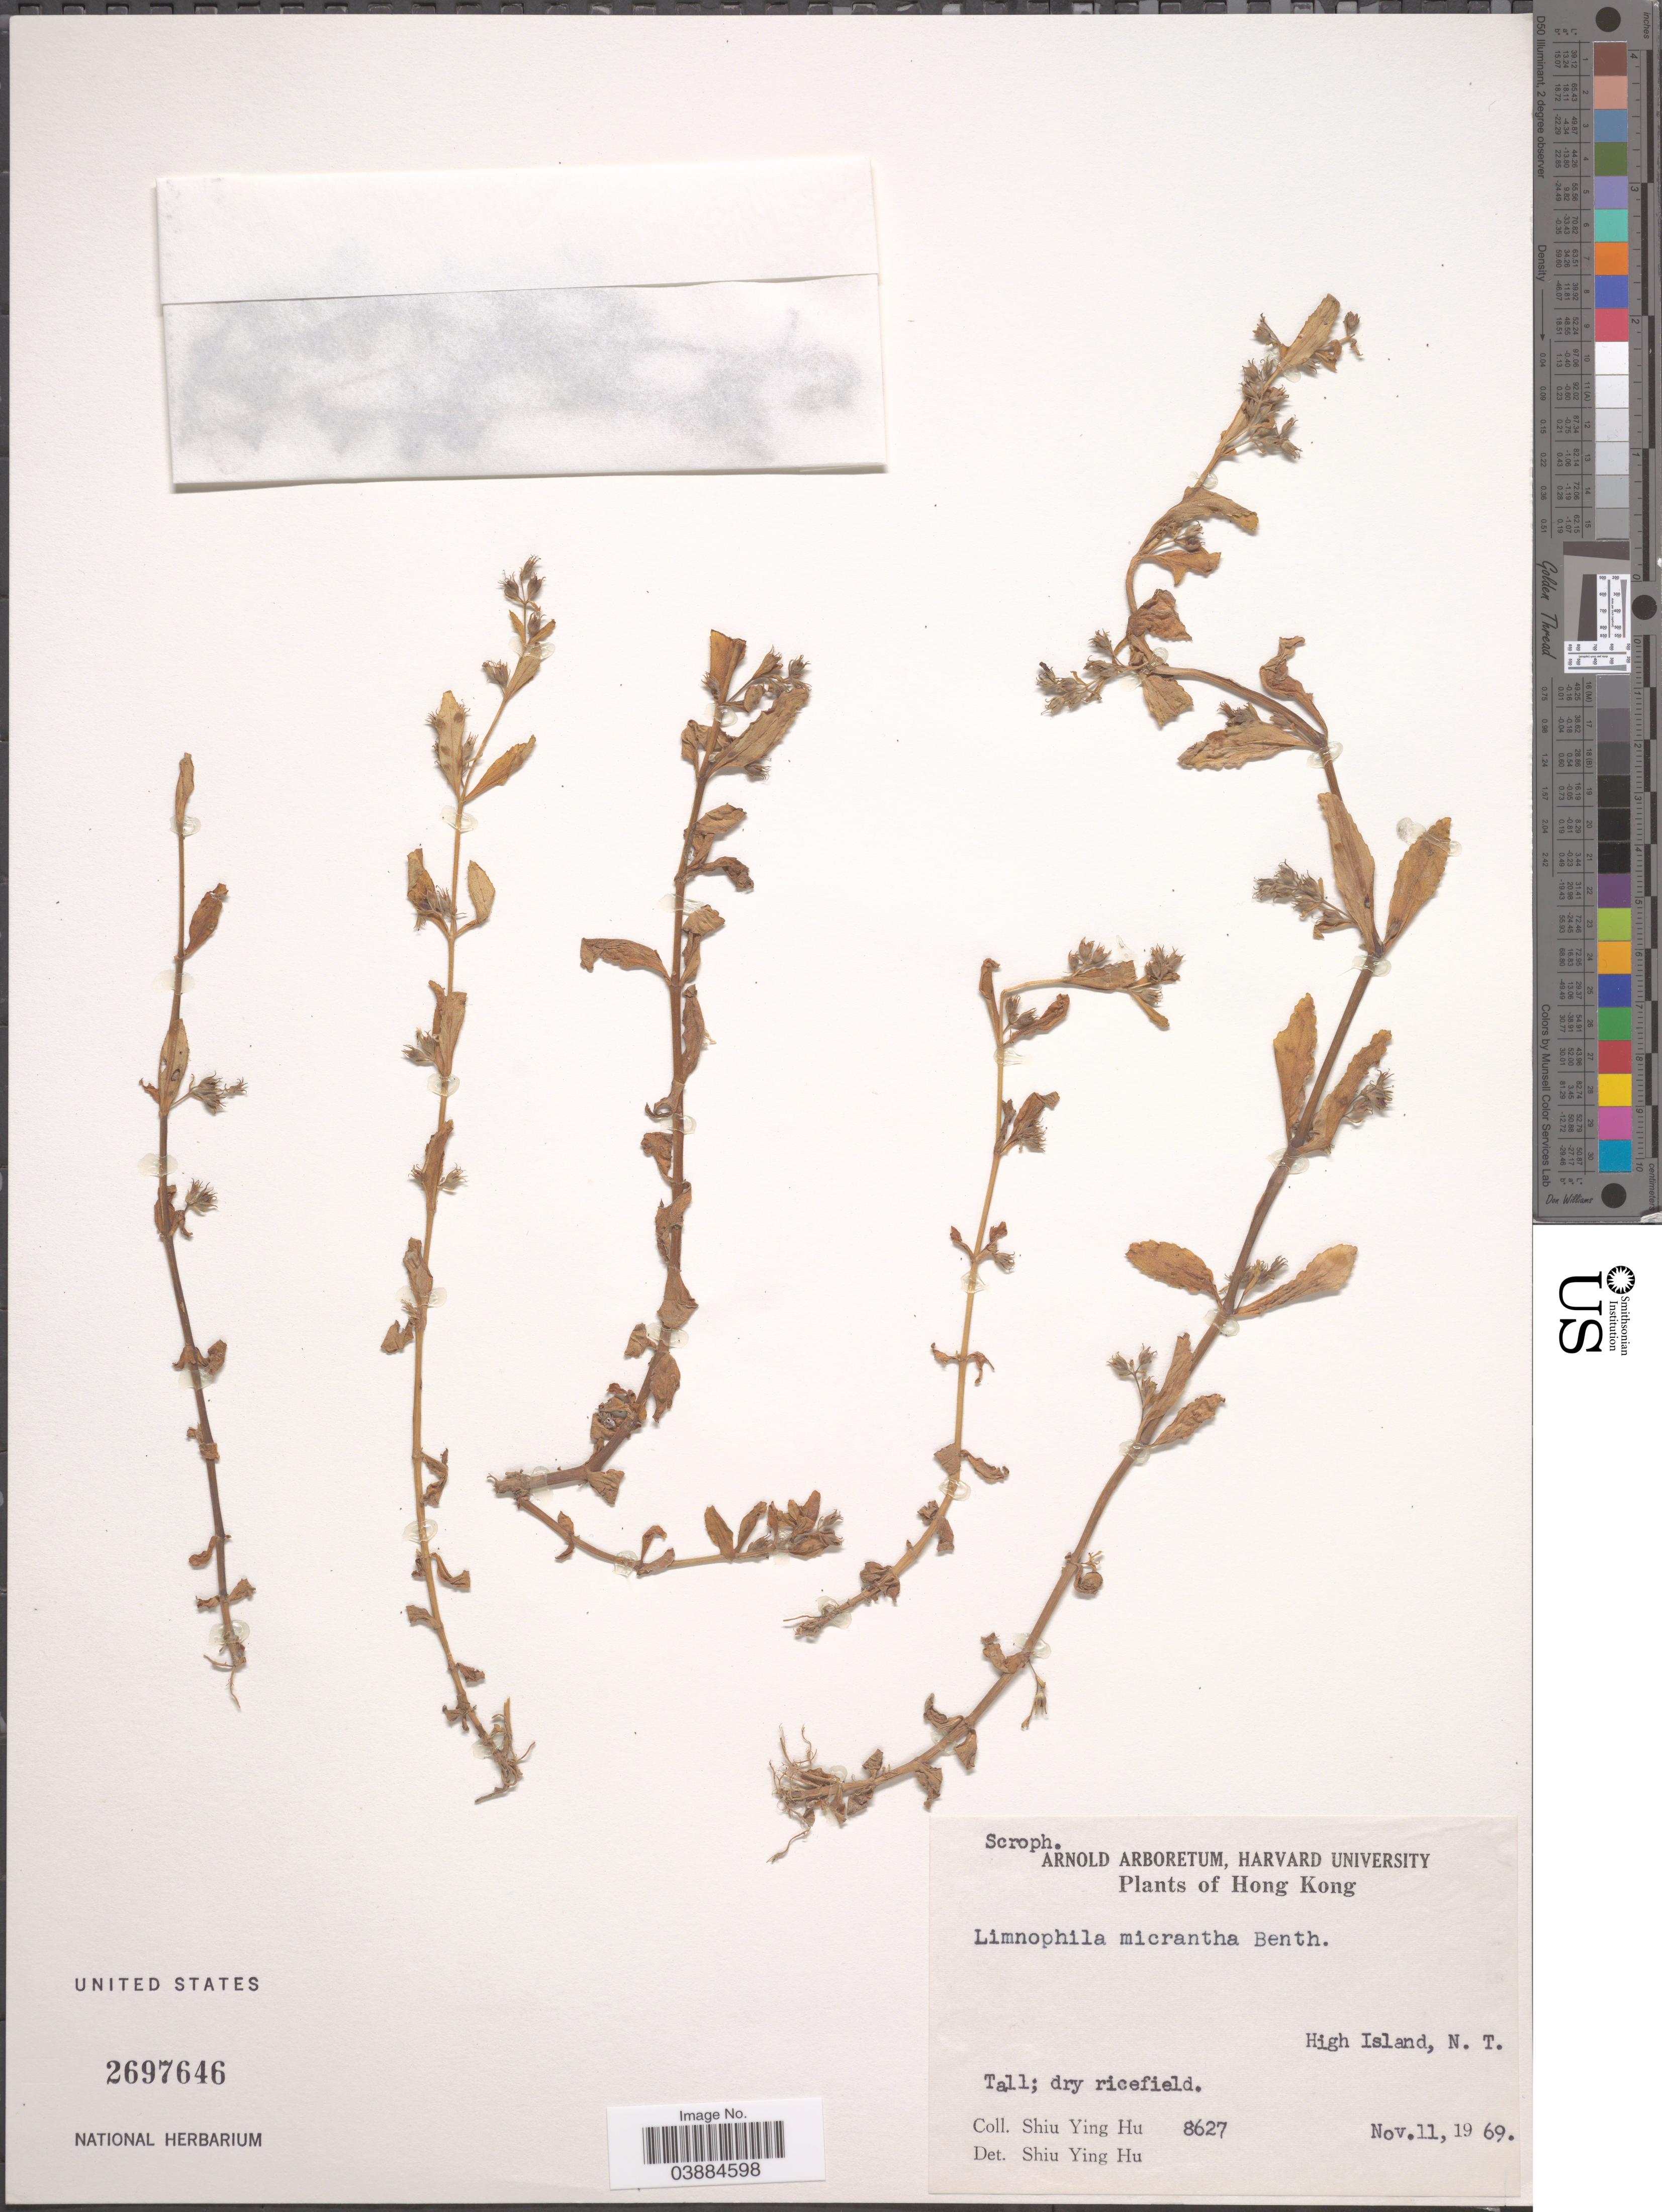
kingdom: Plantae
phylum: Tracheophyta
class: Magnoliopsida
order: Lamiales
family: Plantaginaceae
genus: Limnophila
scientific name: Limnophila micrantha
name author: Benth.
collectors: S. Y. Hu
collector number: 8627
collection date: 1969-11-11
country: China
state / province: Hong Kong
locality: High Island, N. T.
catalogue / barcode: US 2697646